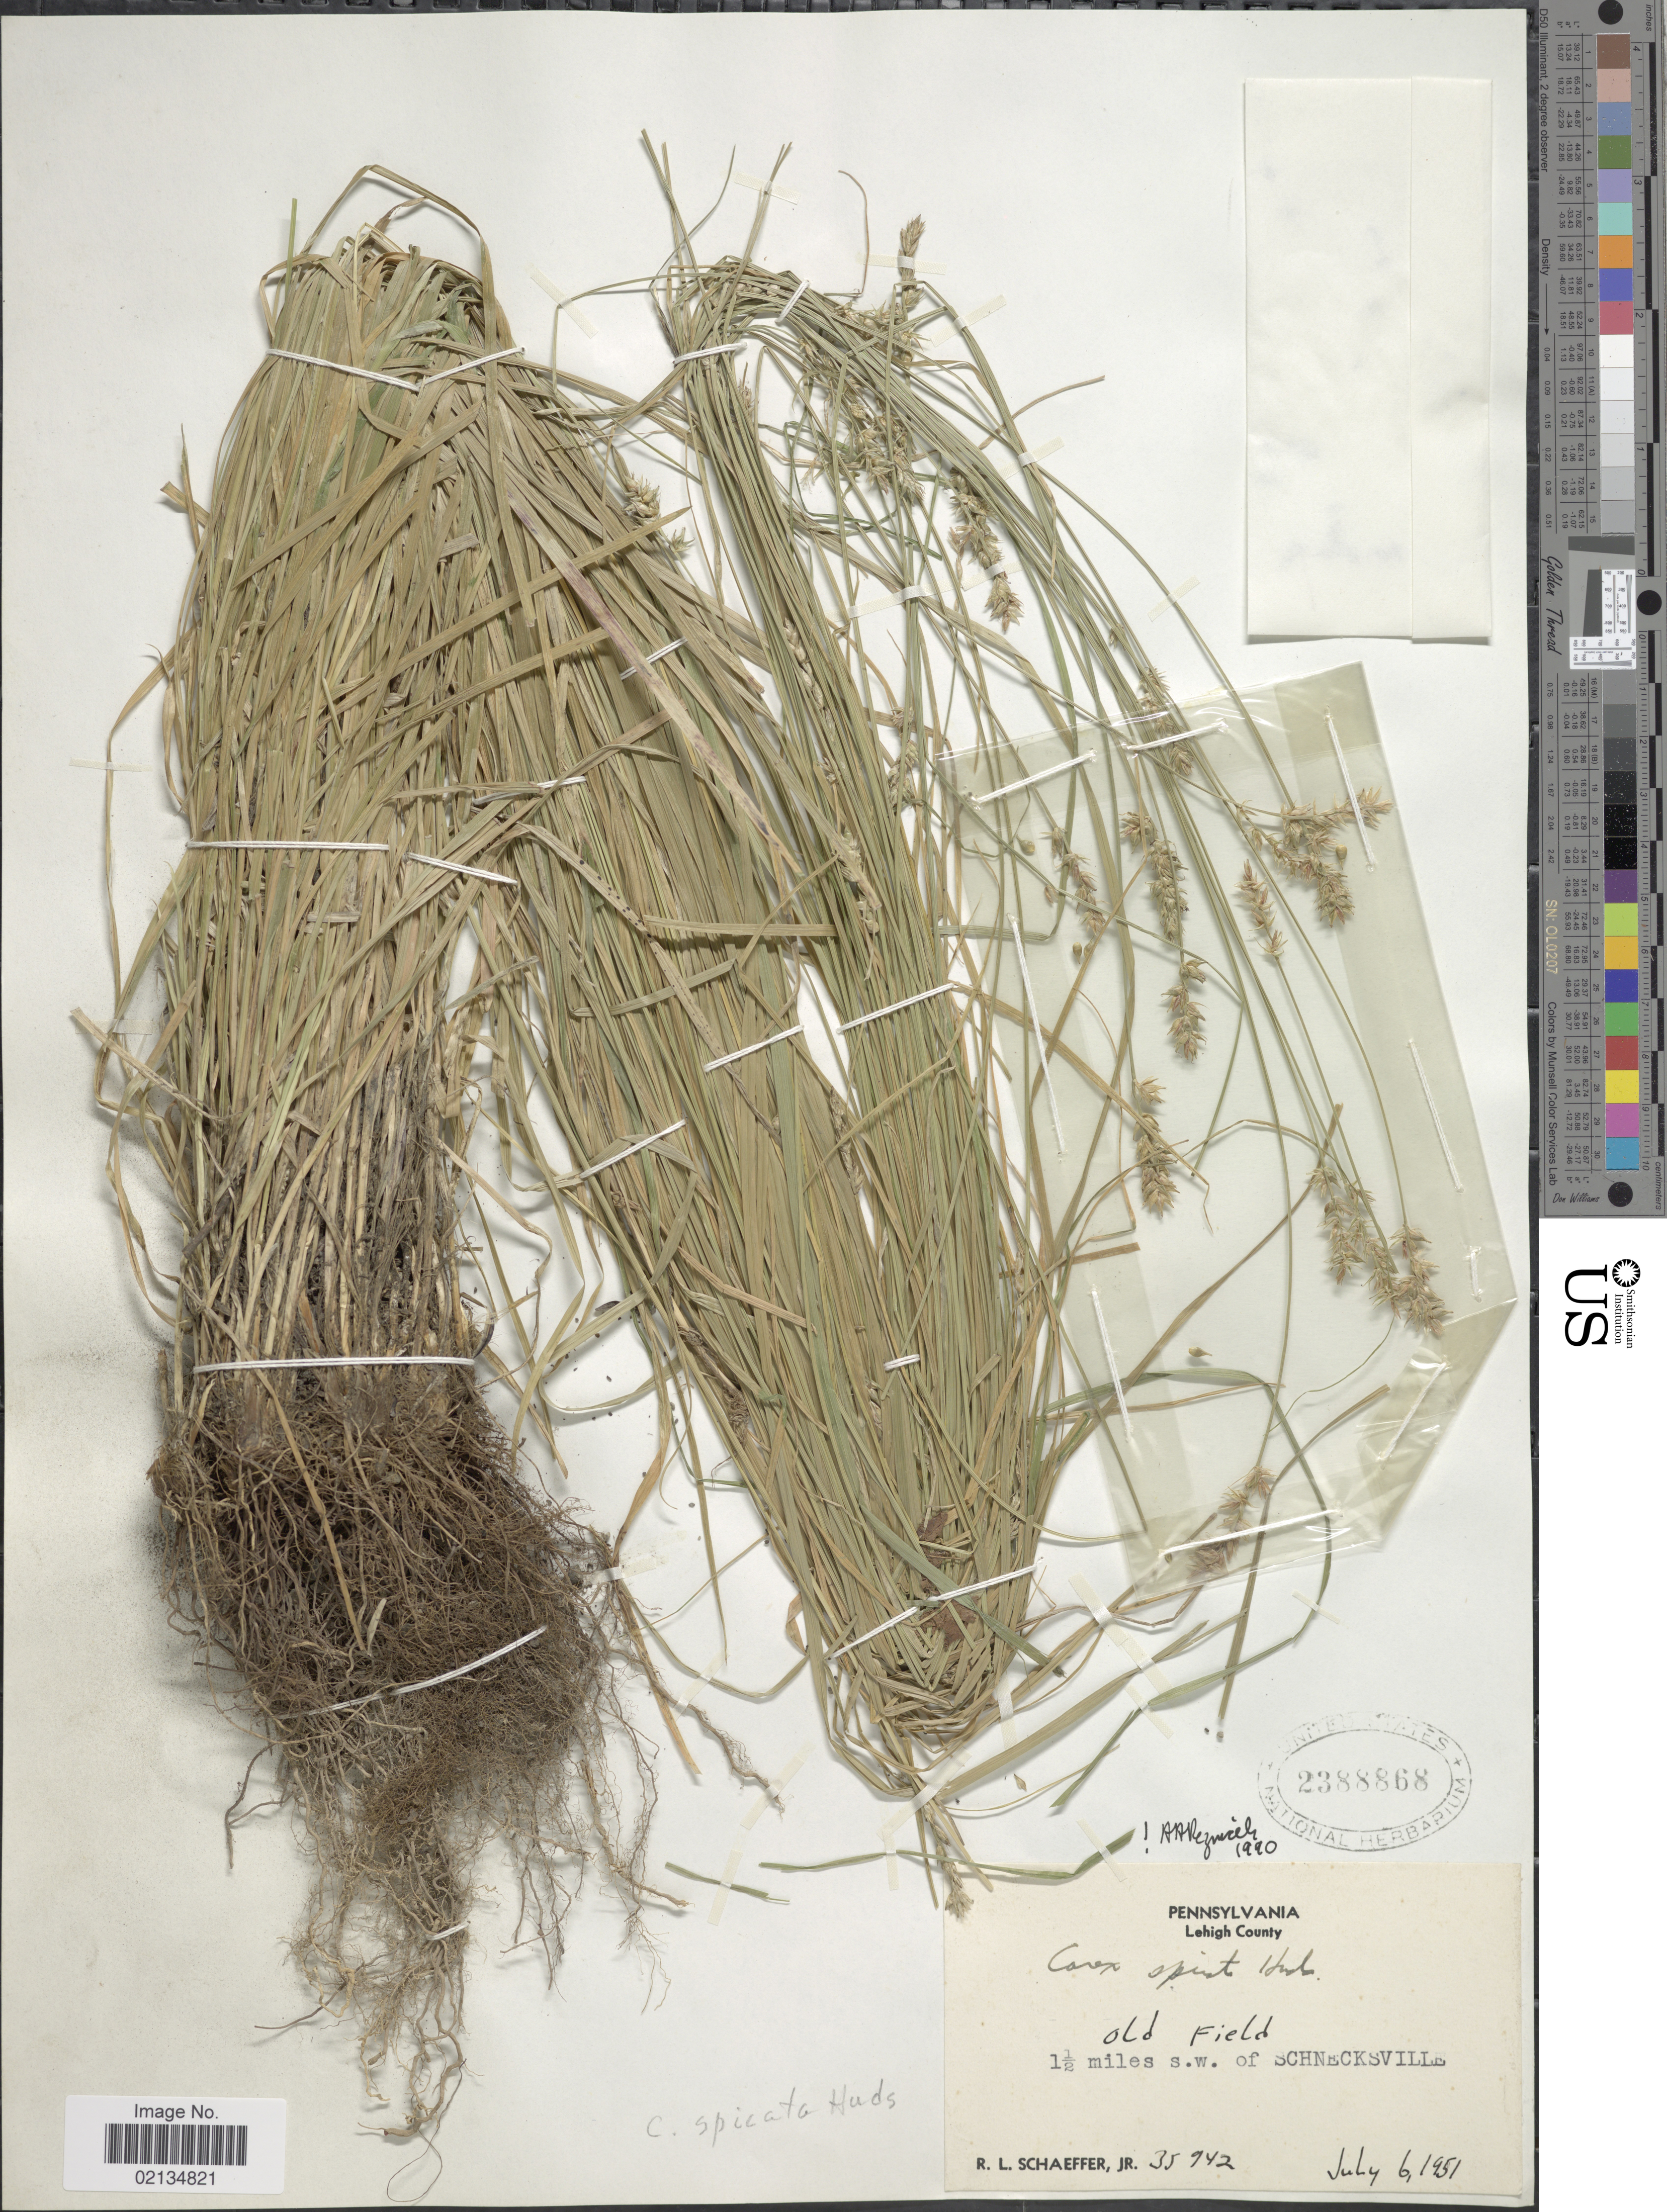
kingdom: Plantae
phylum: Tracheophyta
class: Liliopsida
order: Poales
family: Cyperaceae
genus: Carex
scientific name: Carex spicata subsp. spicata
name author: Huds.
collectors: R. L. Schaeffer Jr.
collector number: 35942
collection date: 1951-07-06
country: United States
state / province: Pennsylvania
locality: Lehigh County. Old Field, 1½ miles s.w. of Schnecksville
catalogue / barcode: US 2388868